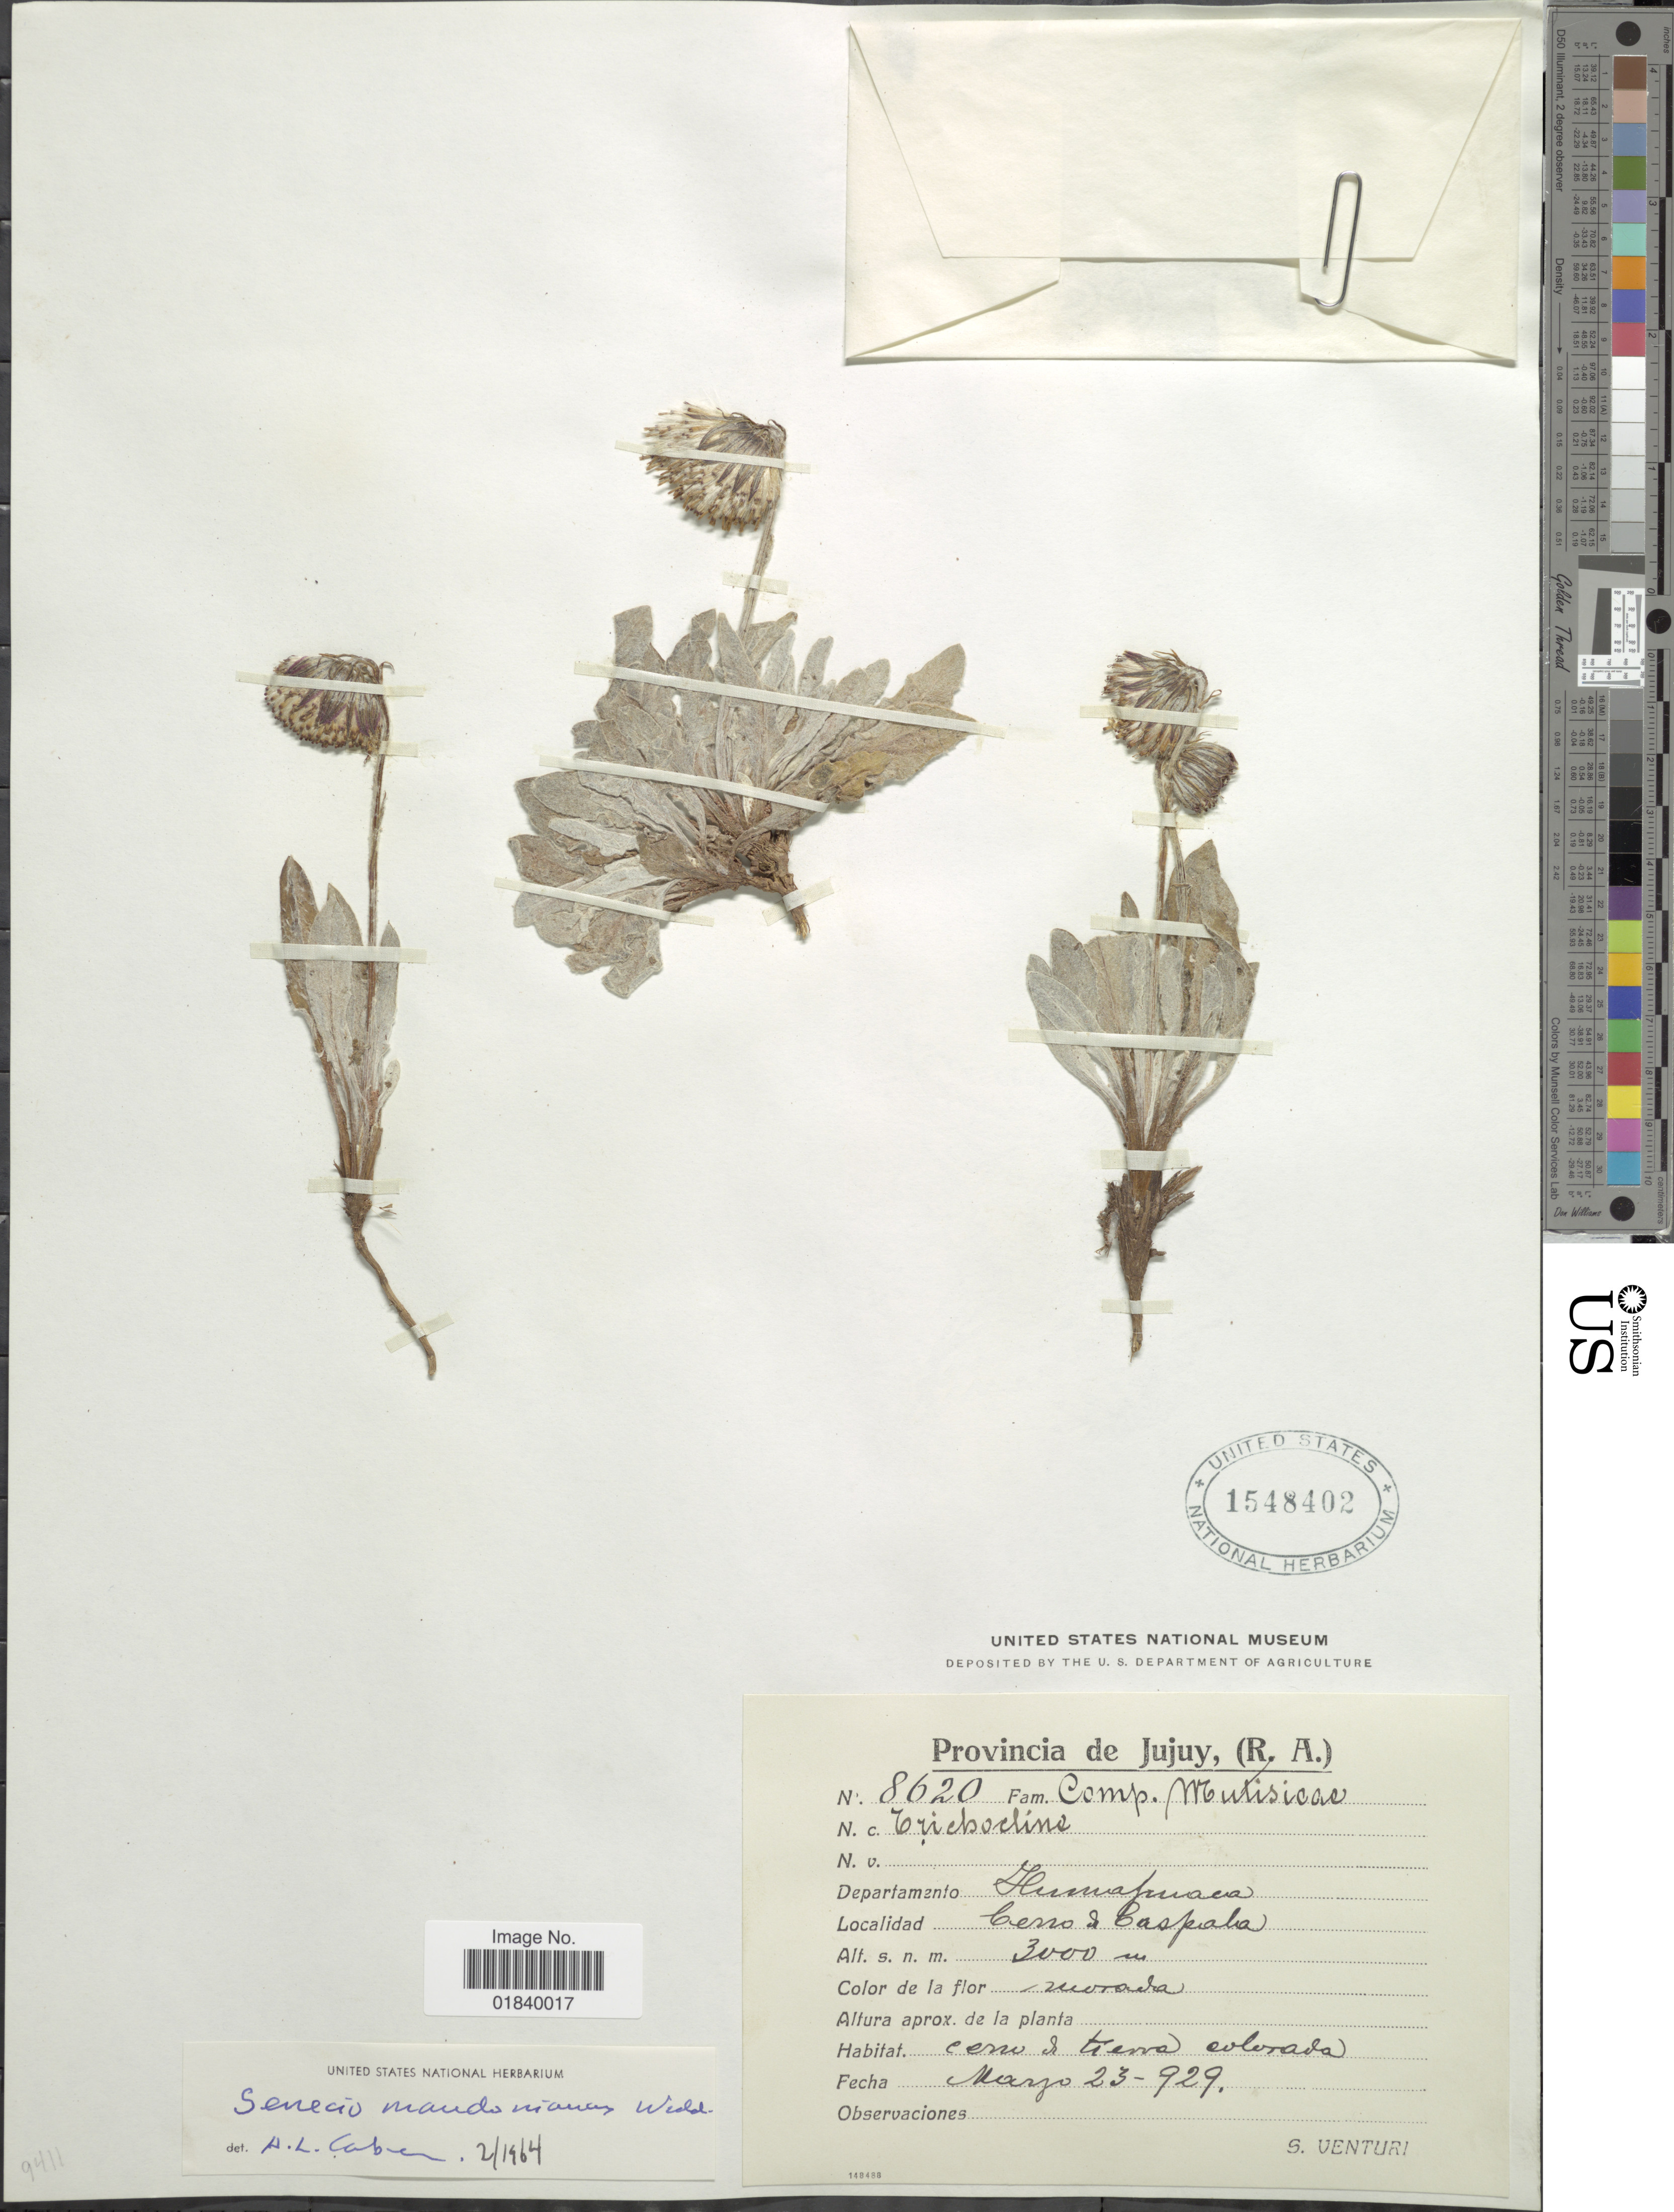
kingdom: Plantae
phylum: Tracheophyta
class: Magnoliopsida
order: Asterales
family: Asteraceae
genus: Senecio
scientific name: Senecio candollei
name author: Wedd.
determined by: Salomon, Luciana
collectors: S. Venturi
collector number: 8620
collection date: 1929-03-23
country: Argentina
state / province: Jujuy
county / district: Humahuaca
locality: Cerro de Caspalá .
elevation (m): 3000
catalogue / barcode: US 1548402